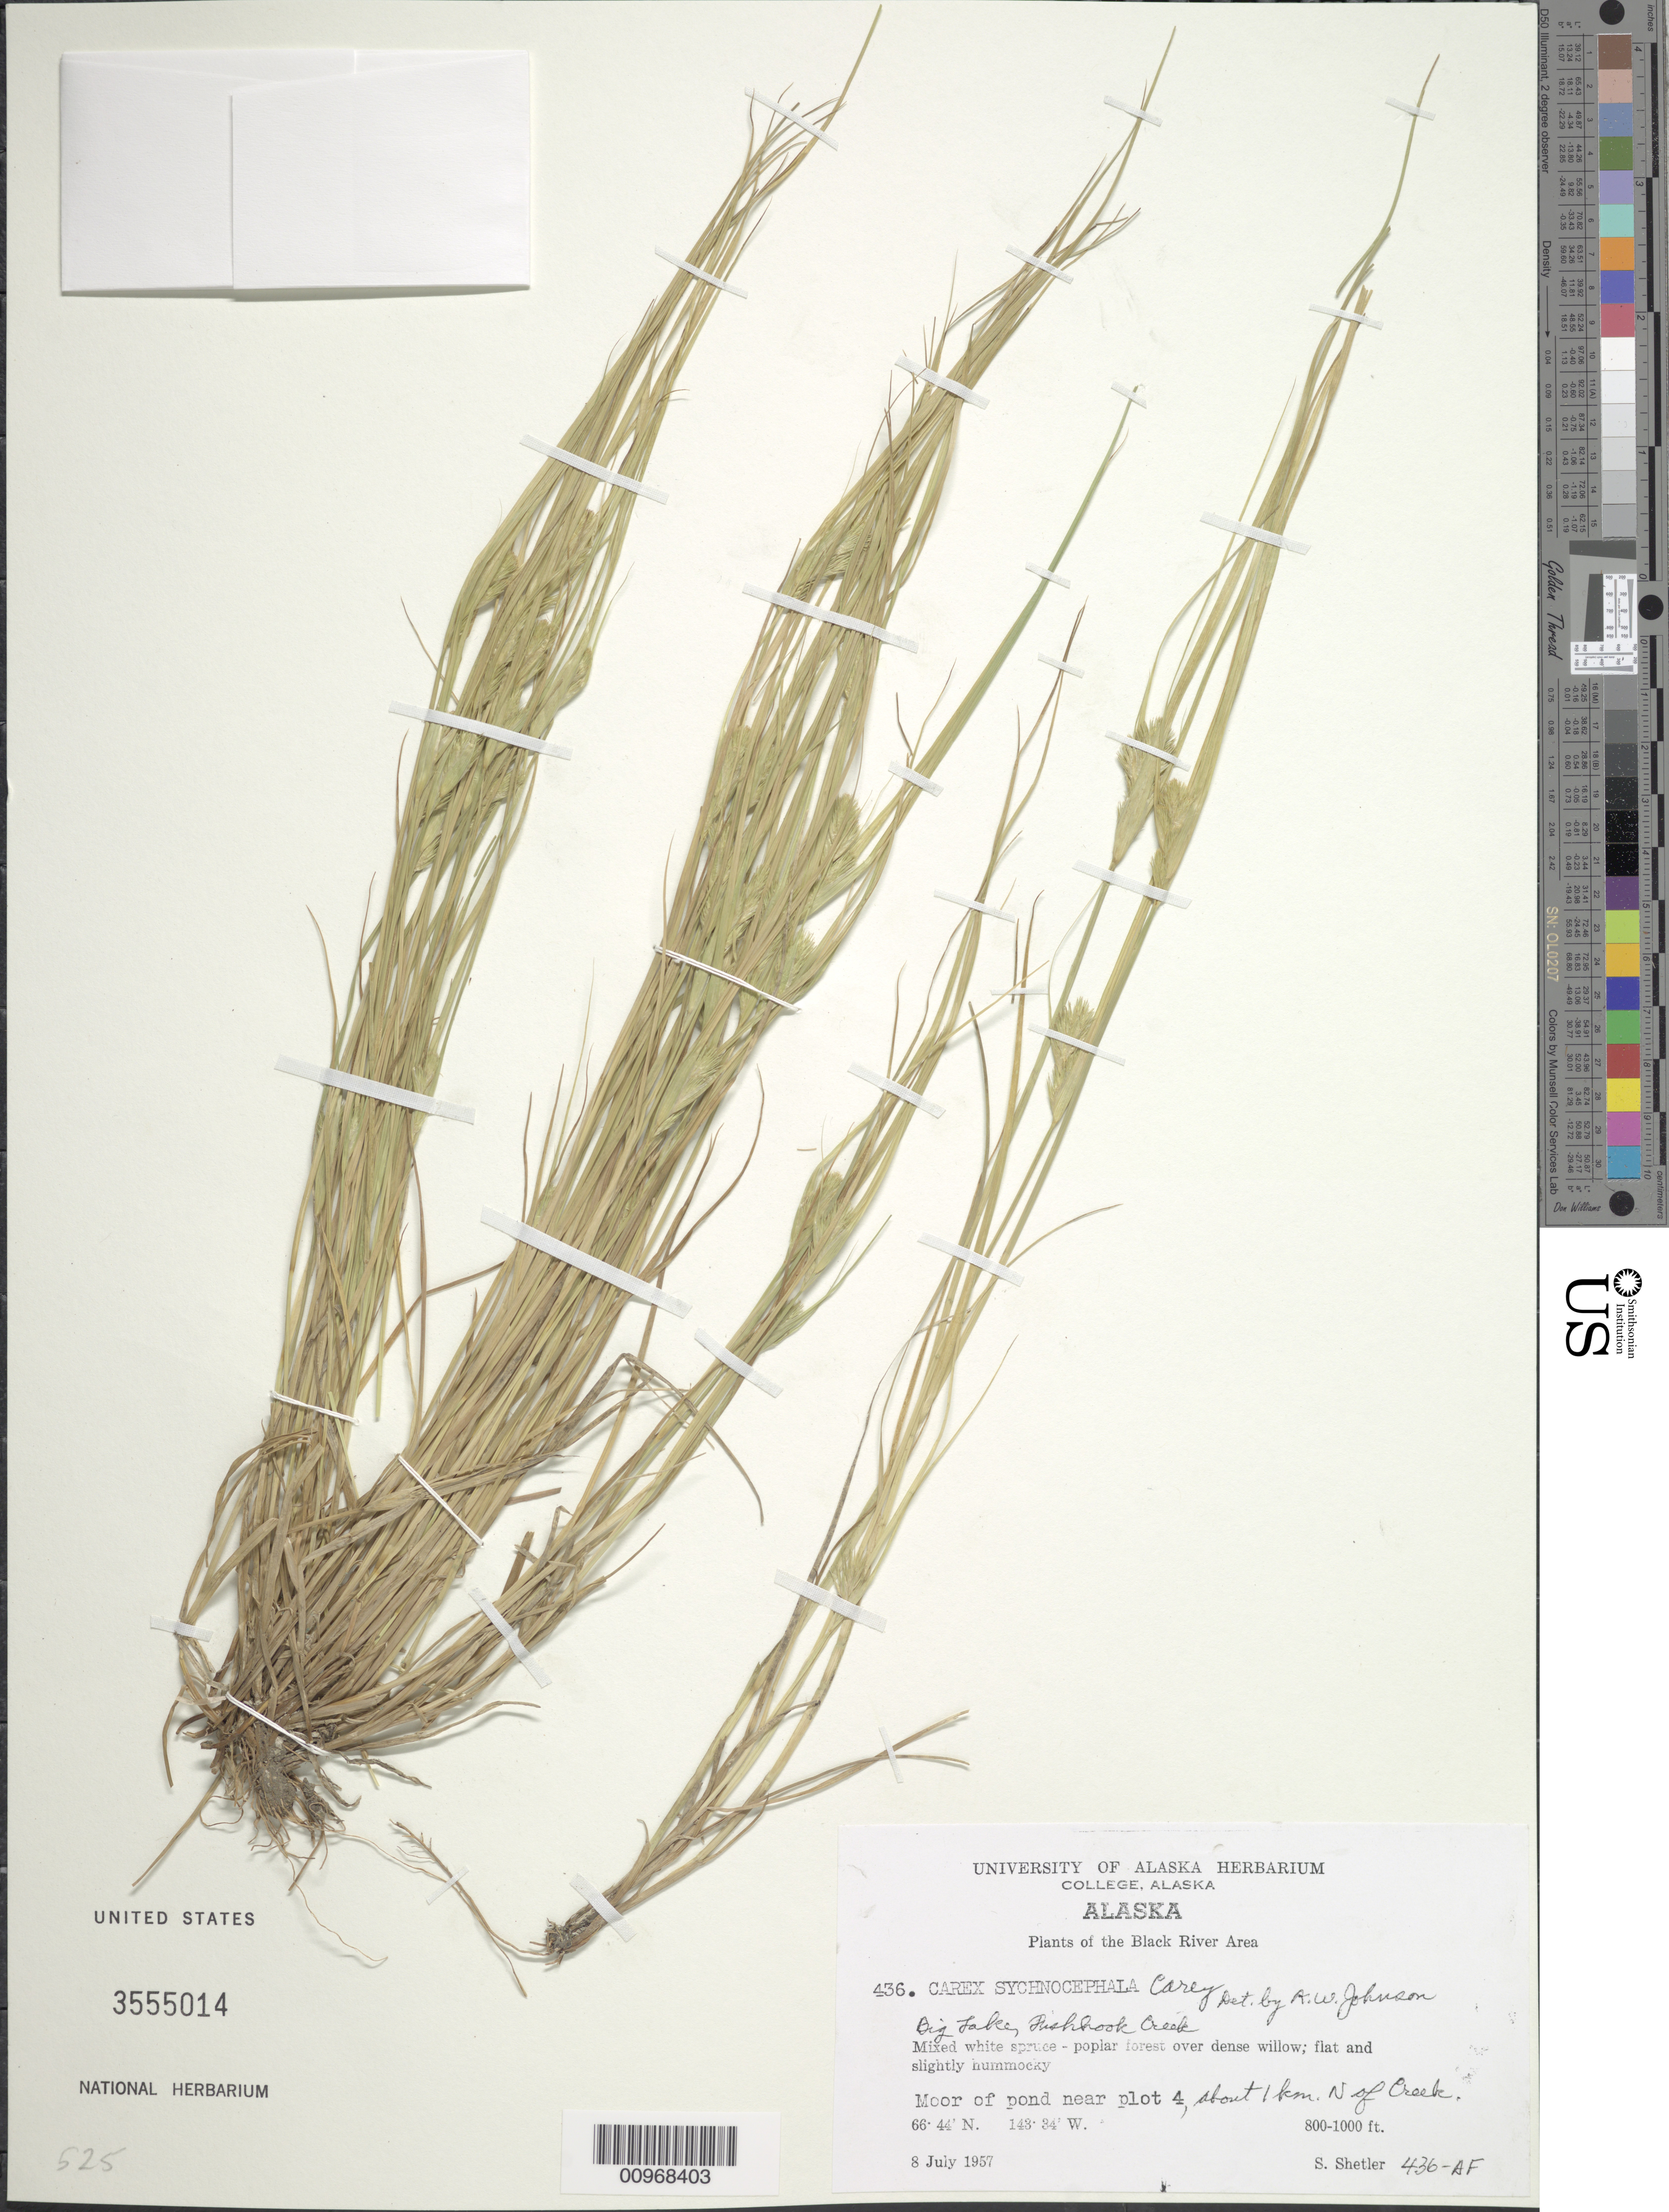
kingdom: Plantae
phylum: Tracheophyta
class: Liliopsida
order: Poales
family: Cyperaceae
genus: Carex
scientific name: Carex sychnocephala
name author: J. Carey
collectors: S. Shetler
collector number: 436-AF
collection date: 1957-07-08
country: United States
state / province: Alaska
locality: The Black River Area, Moor of pond near plot 4, about 1 km. N of Creek.. Big Lake, Fishhook Creek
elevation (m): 244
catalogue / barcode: US 3555014